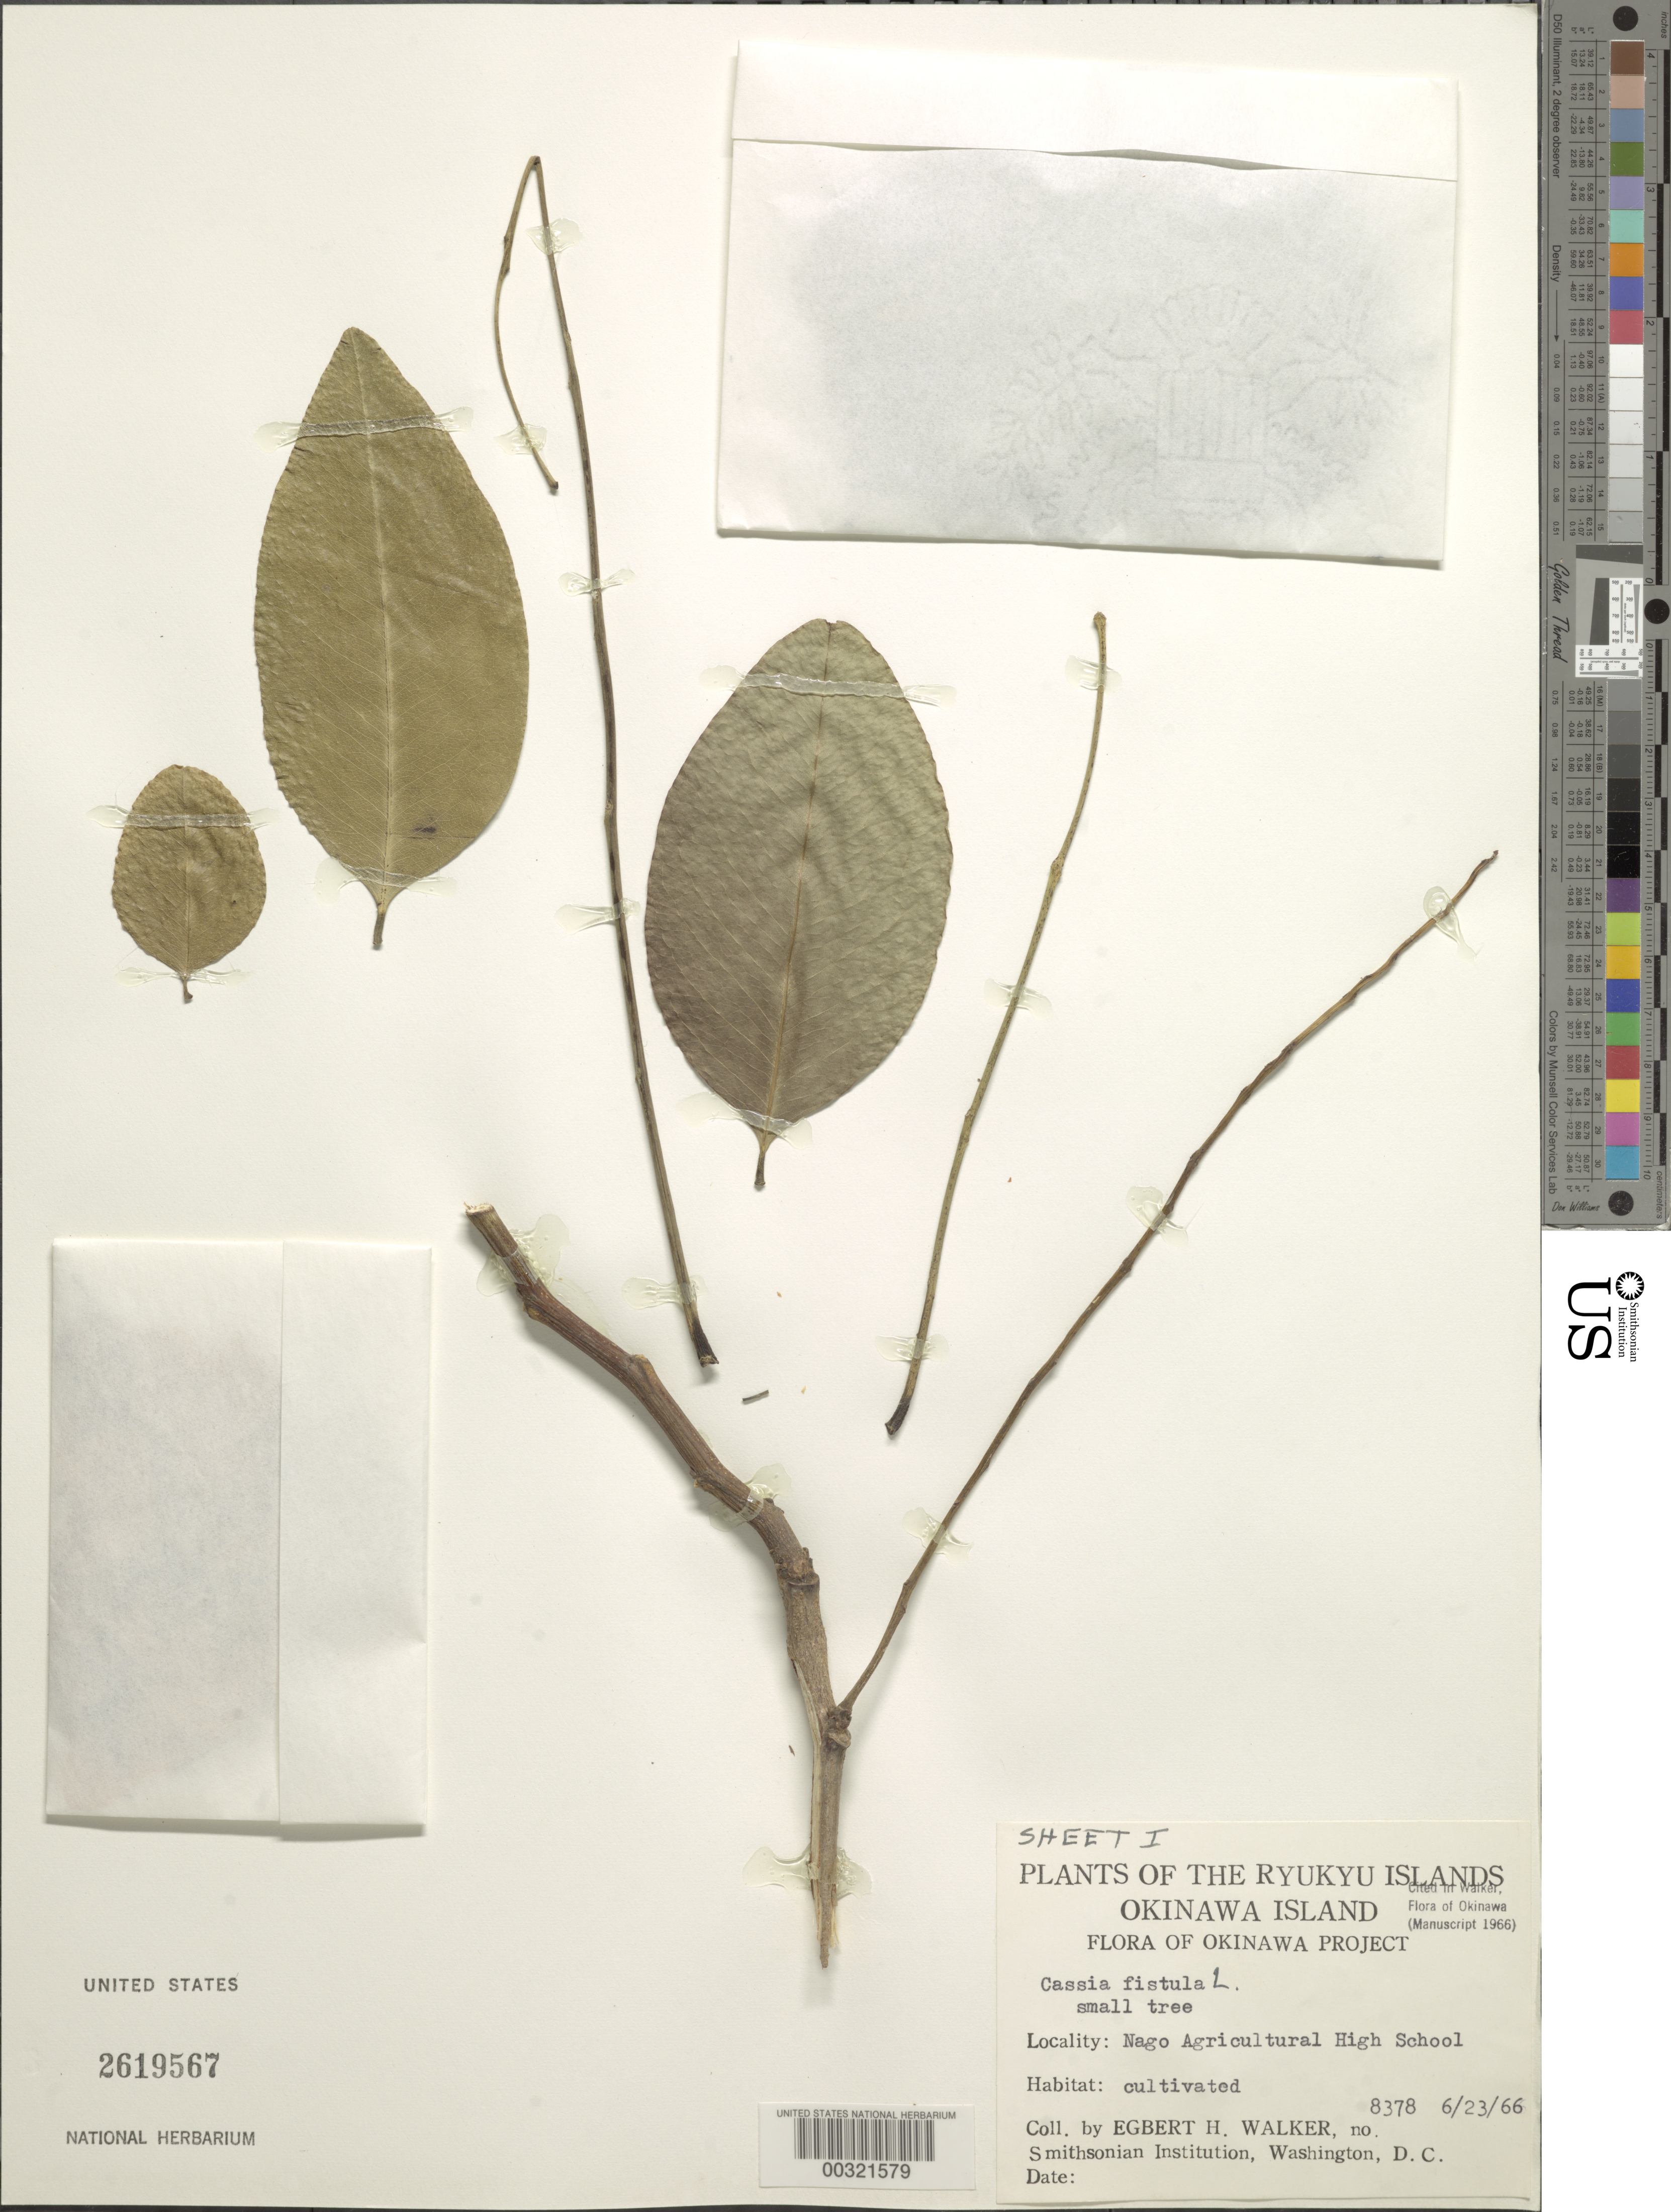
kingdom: Plantae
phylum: Tracheophyta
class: Magnoliopsida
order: Fabales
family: Fabaceae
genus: Cassia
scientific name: Cassia fistula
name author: L.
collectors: E. H. Walker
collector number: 8378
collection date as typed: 23 Jun 1966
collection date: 1966-06-23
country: Japan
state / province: Okinawa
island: Okinawa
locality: Nago Agricultural High School.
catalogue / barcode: US 2619567